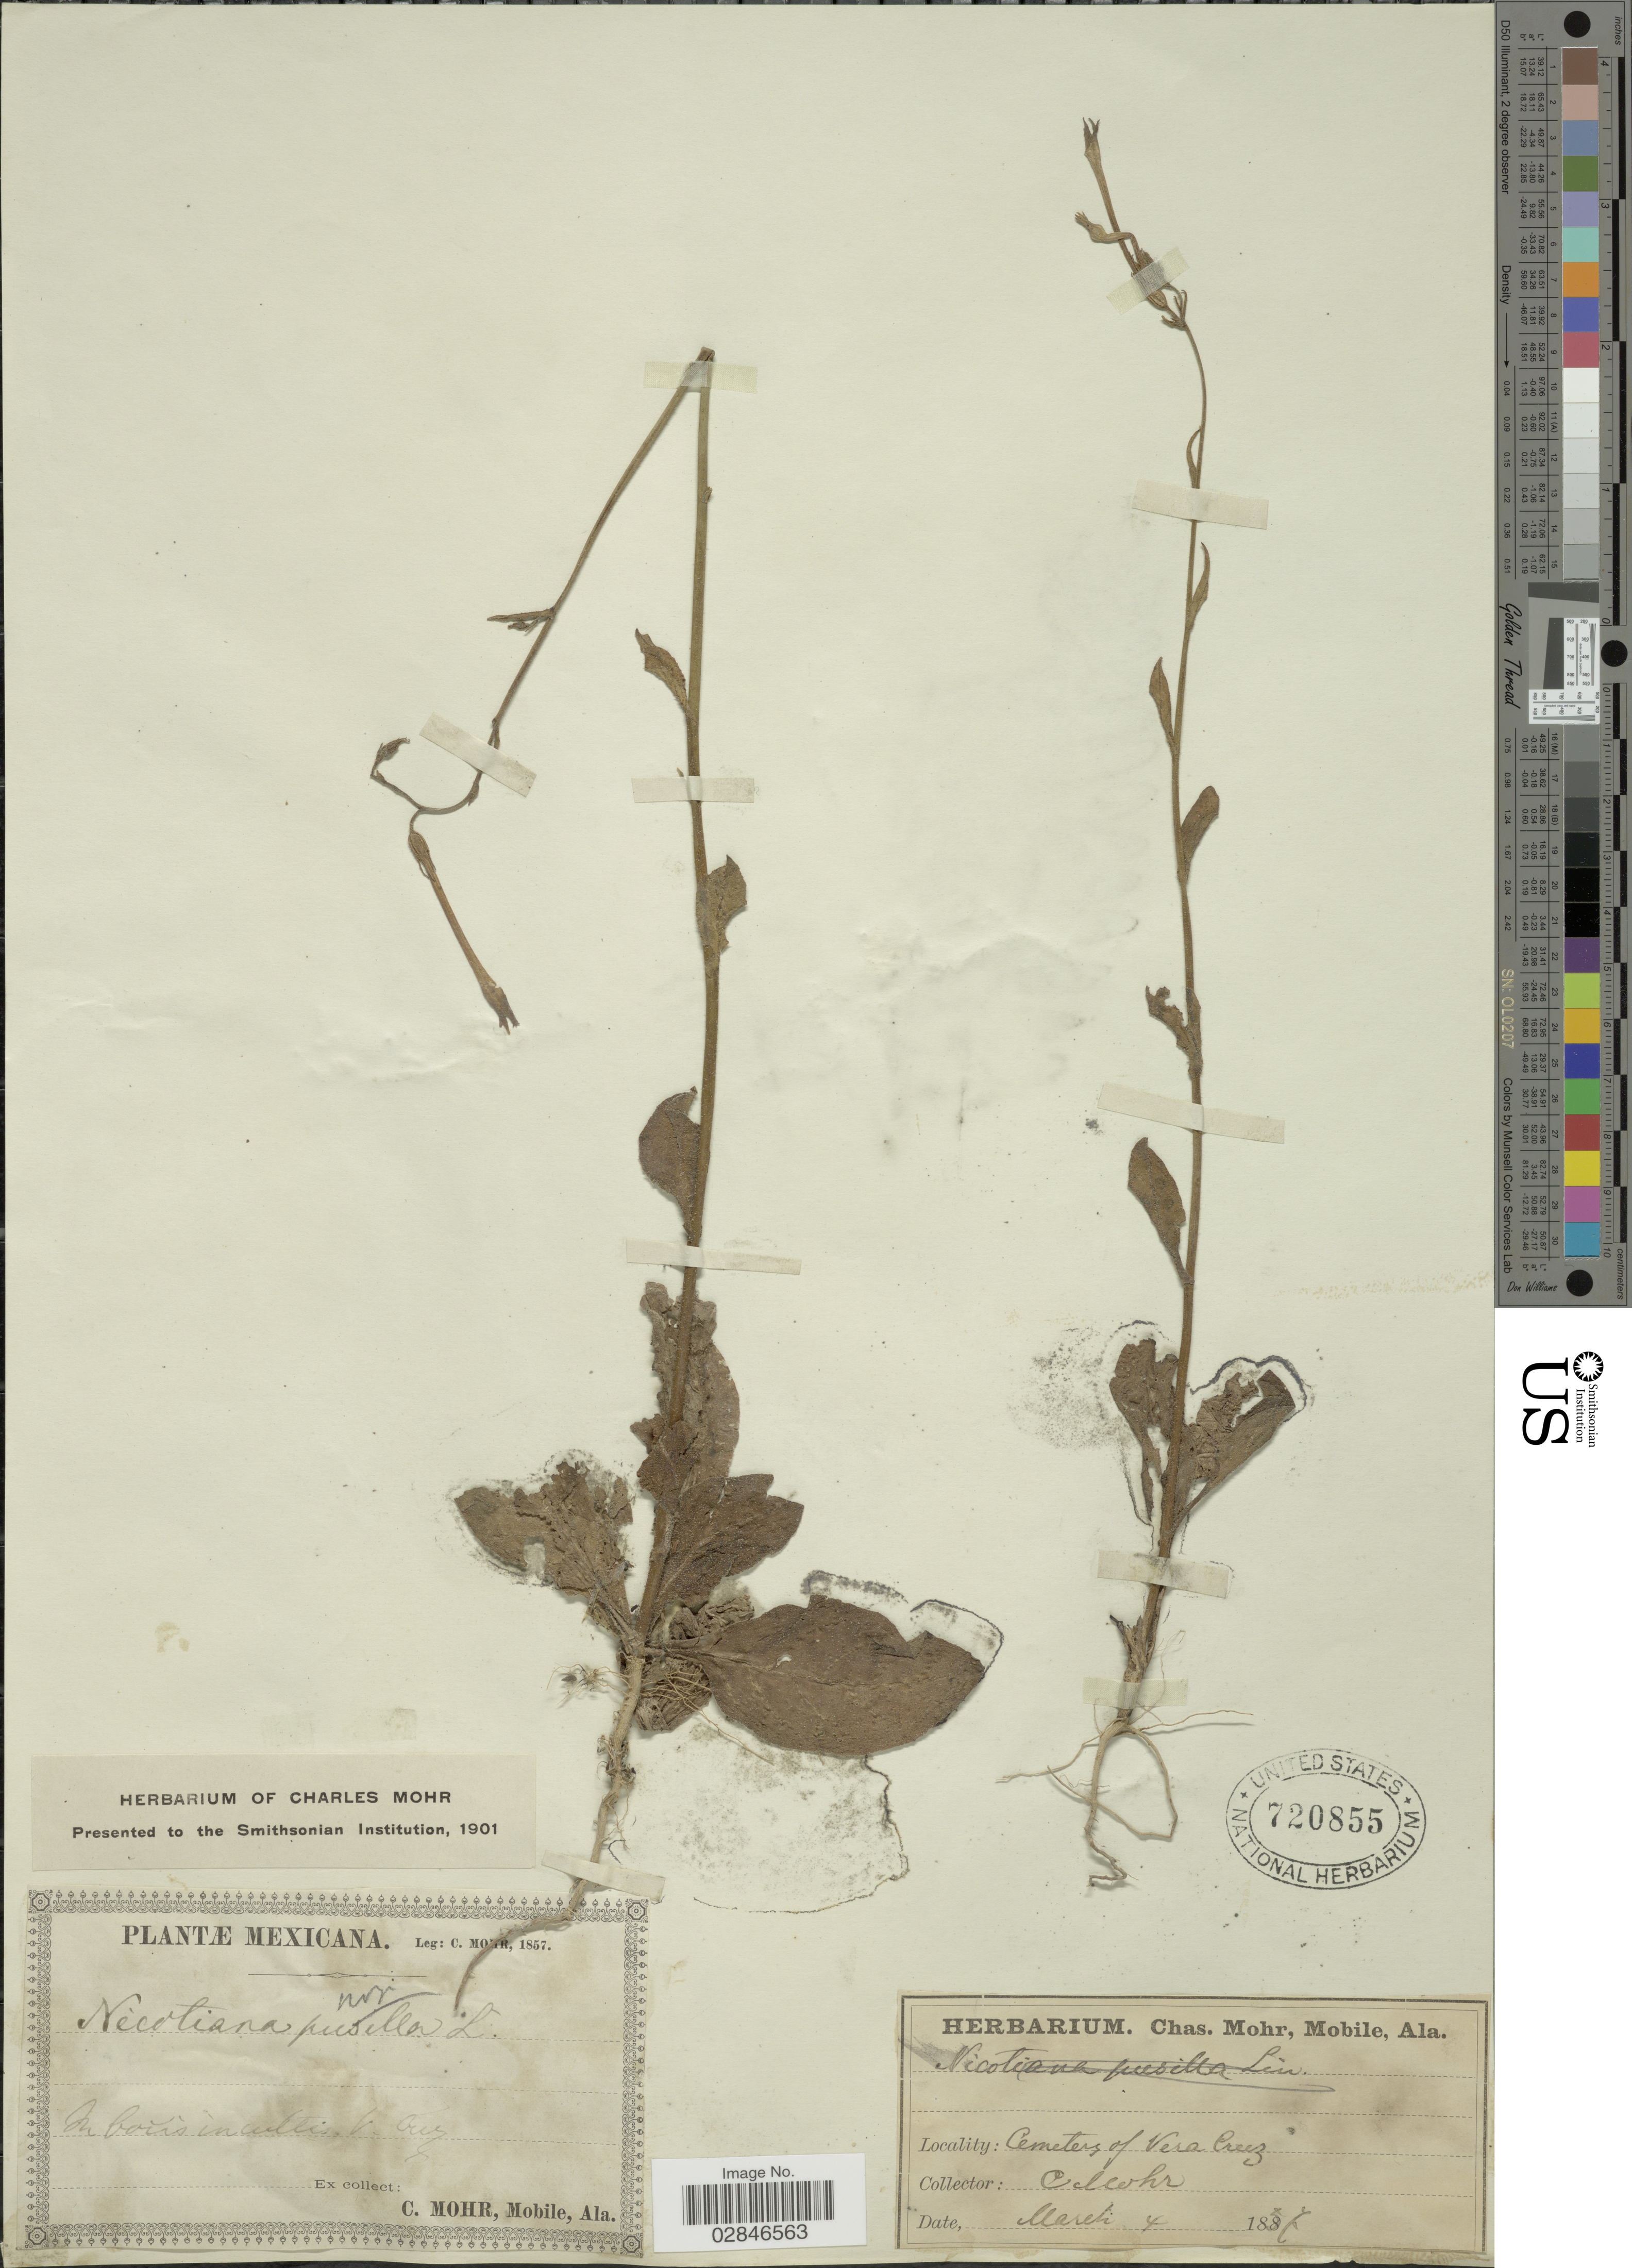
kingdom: Plantae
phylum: Tracheophyta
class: Magnoliopsida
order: Solanales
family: Solanaceae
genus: Nicotiana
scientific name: Nicotiana plumbaginifolia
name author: Viv.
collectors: C. T. Mohr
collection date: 1857-03-04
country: Mexico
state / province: Veracruz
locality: Cemetery of Vera Cruz.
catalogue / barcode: US 720855